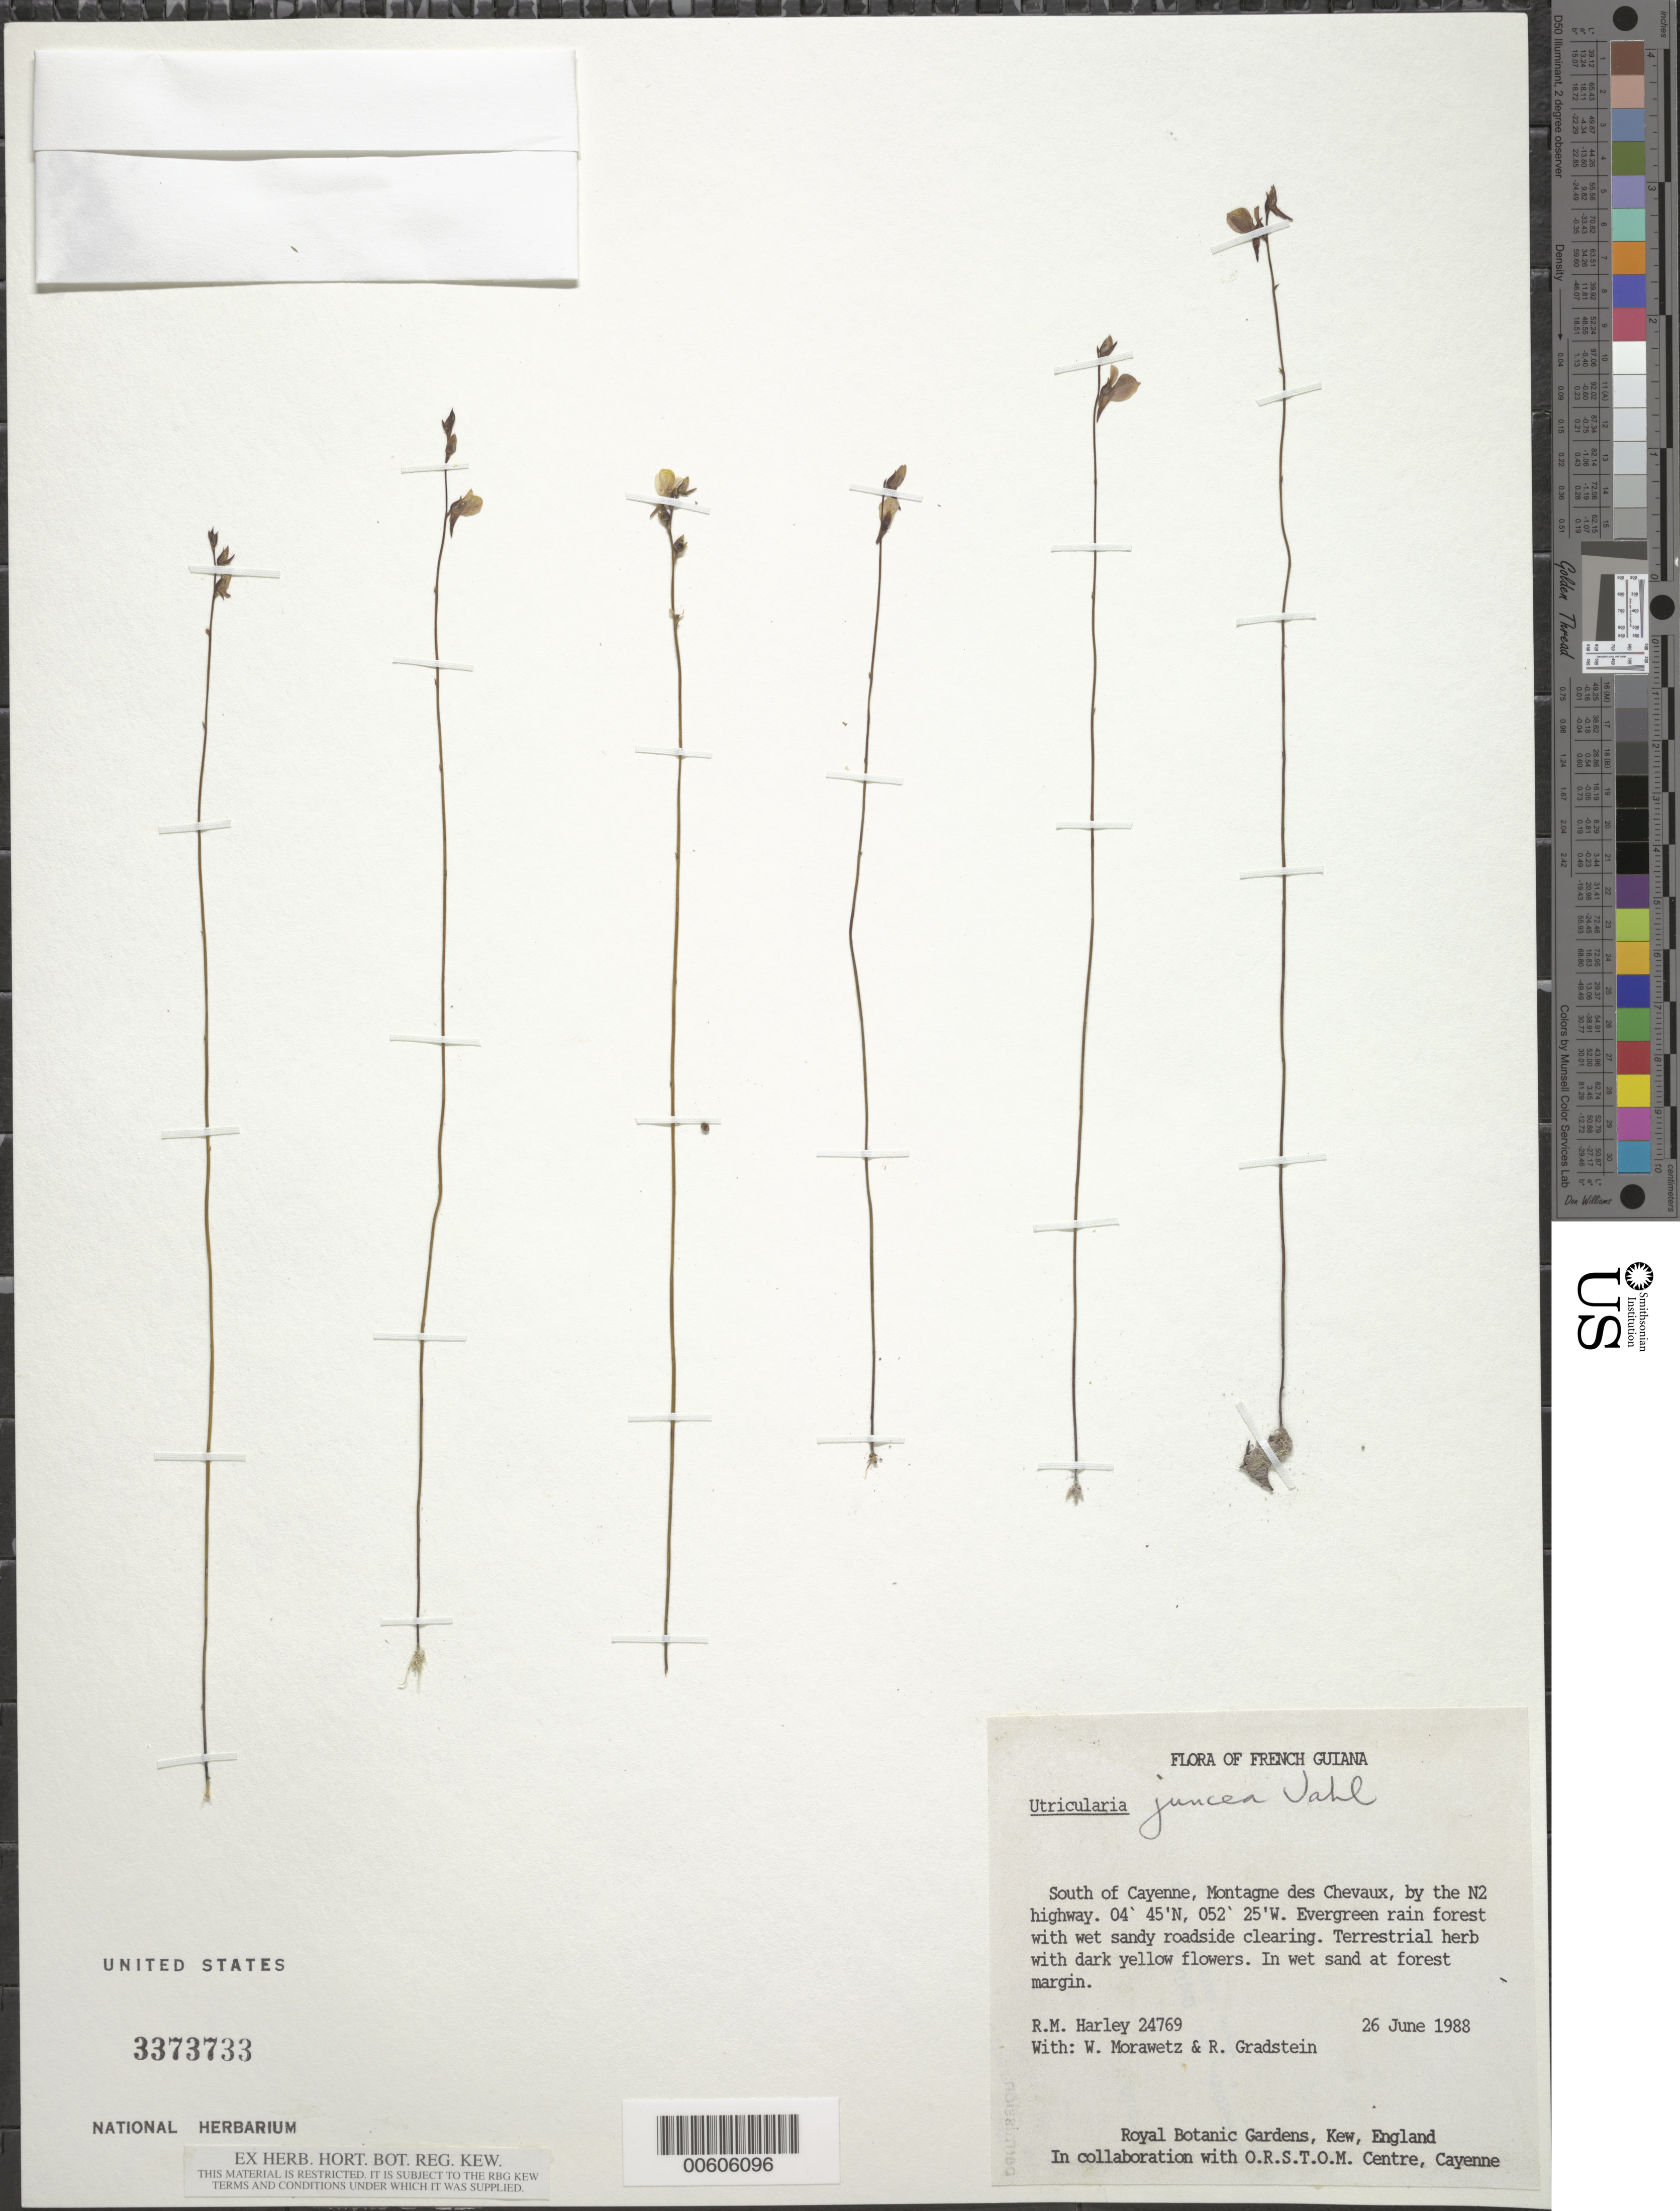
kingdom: Plantae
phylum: Tracheophyta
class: Magnoliopsida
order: Lamiales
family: Lentibulariaceae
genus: Utricularia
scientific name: Utricularia juncea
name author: Vahl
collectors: R. M. Harley, W. Morawetz & R. Gradstein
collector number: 24769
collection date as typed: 26-Jun-88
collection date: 1988-06-26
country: French Guiana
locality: Montagne de Chevaux, near Rivière Comte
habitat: Evergreen rain forest w/wet sandy roadside clearing; growing in wet sand at forest margin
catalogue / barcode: US 3373733